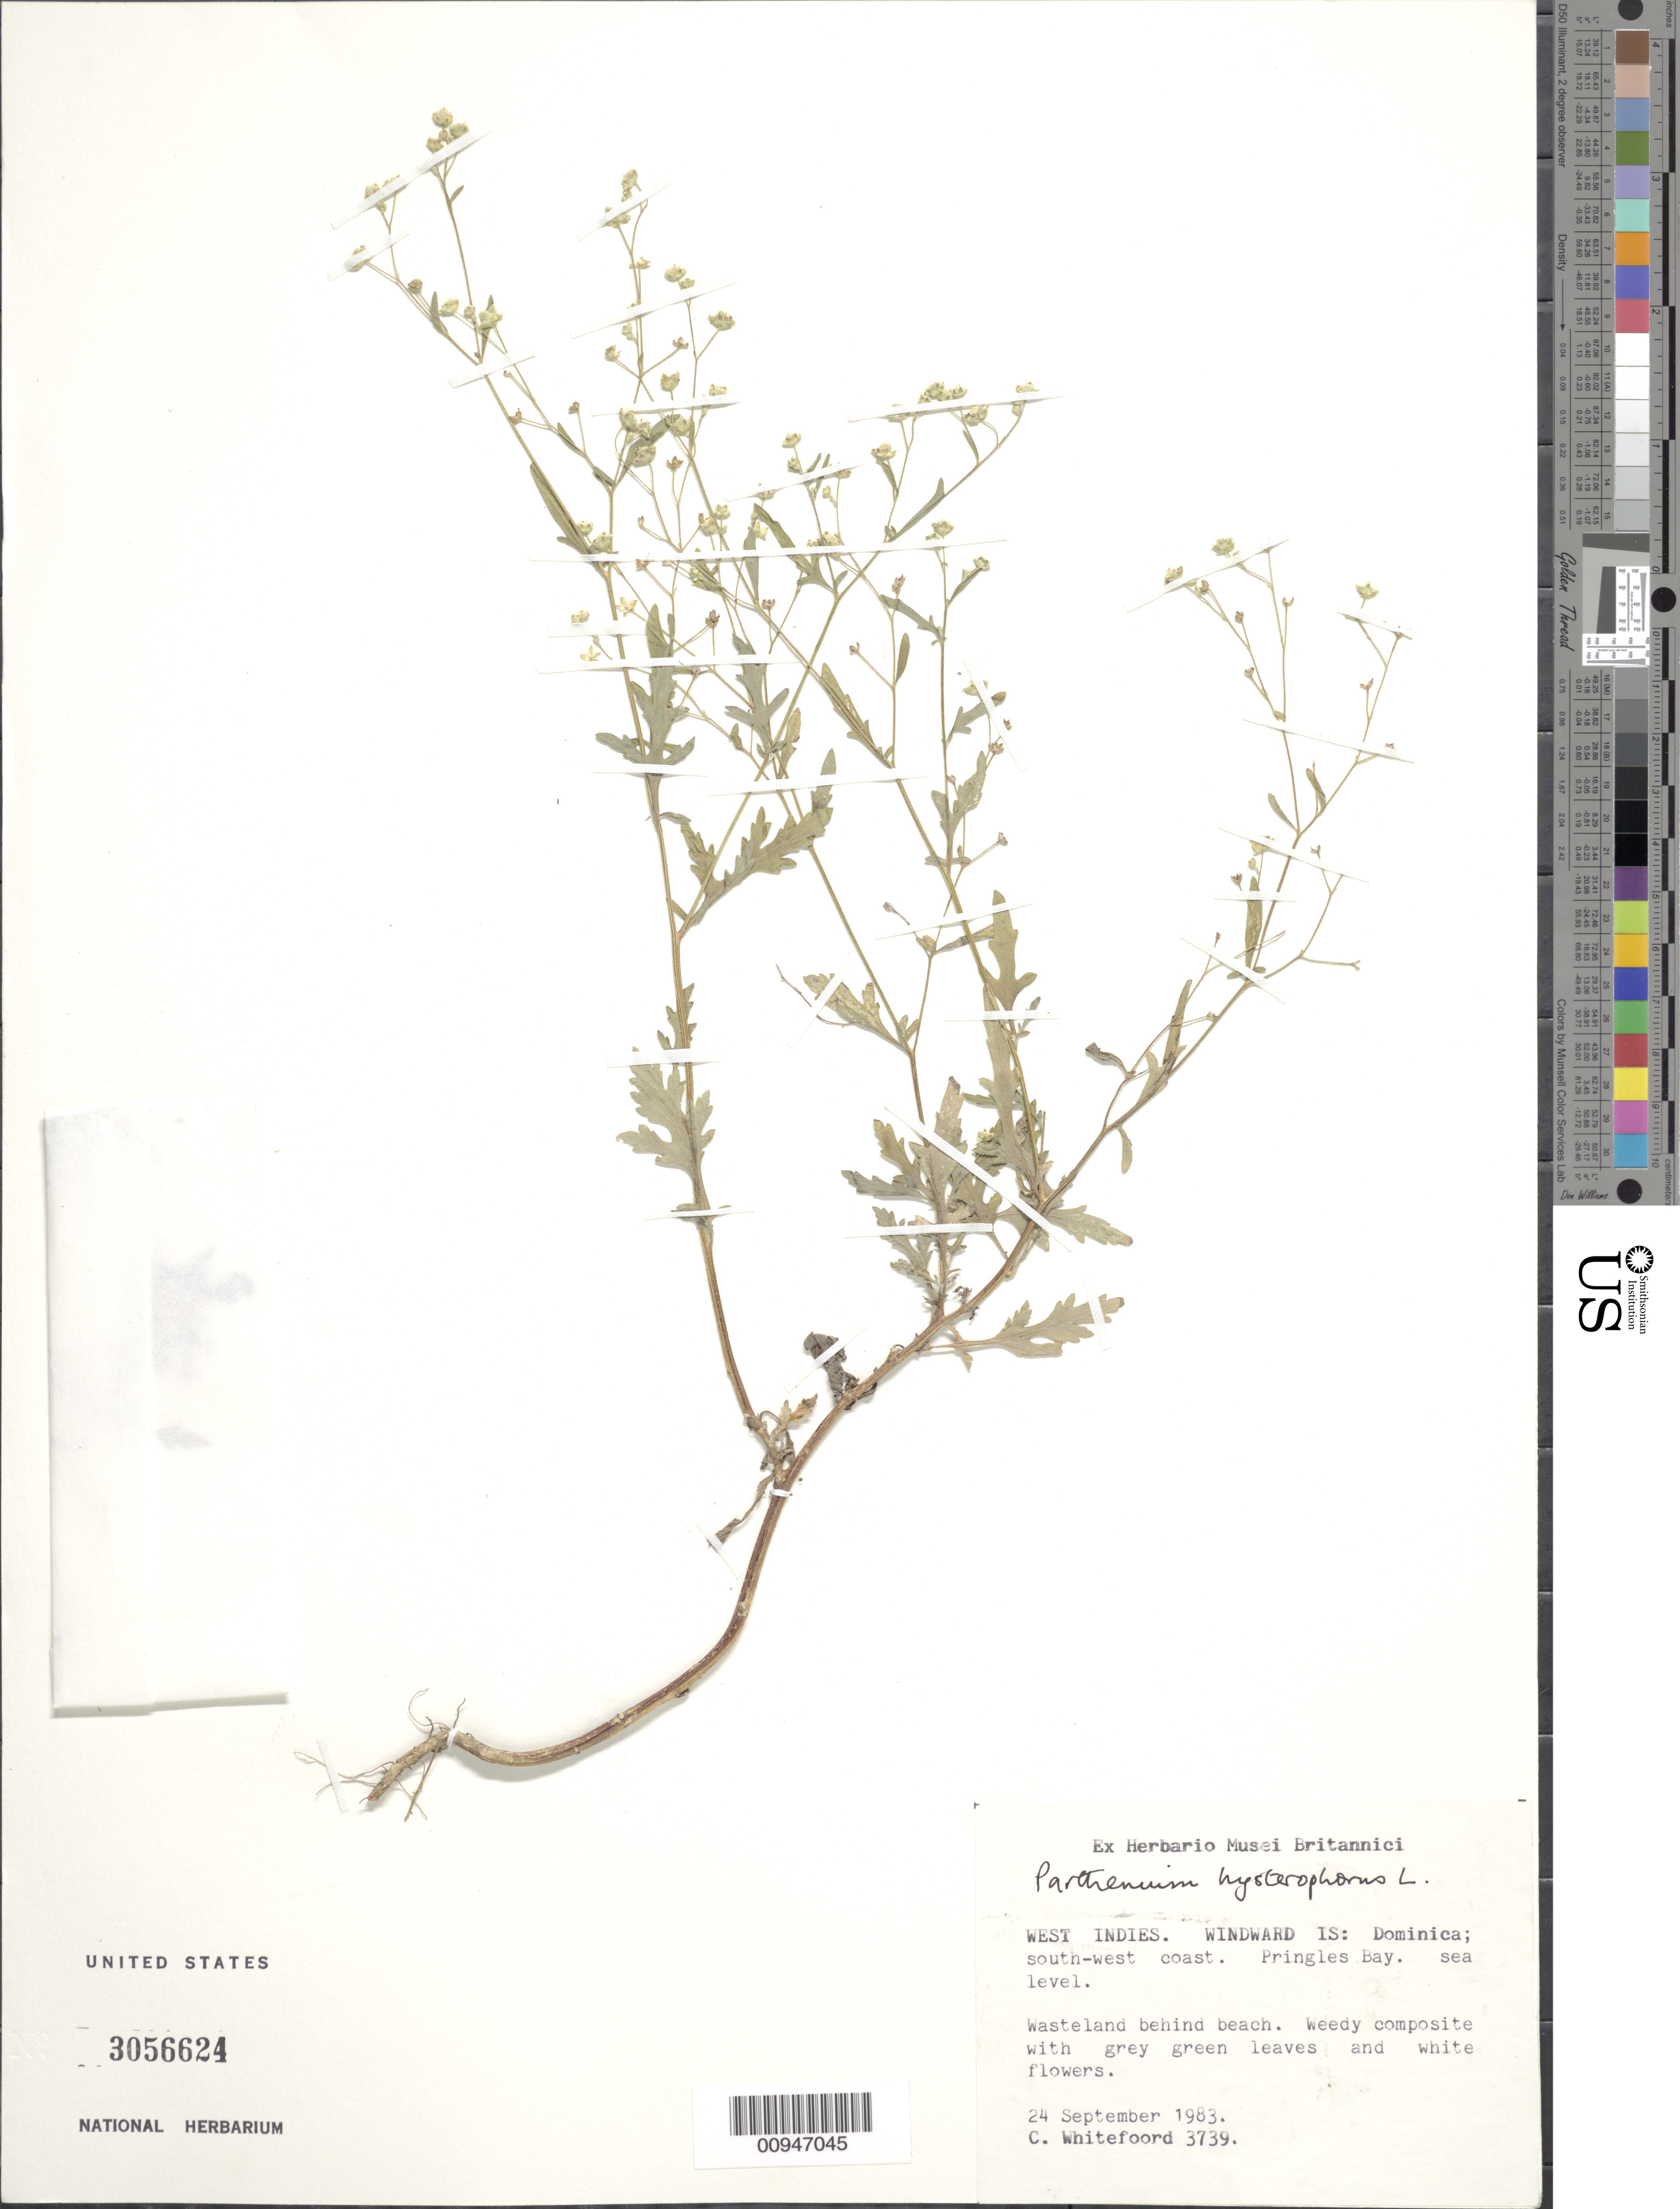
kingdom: Plantae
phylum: Tracheophyta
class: Magnoliopsida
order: Asterales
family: Asteraceae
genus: Parthenium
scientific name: Parthenium hysterophorus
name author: L.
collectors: C. Whitefoord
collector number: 3739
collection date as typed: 24 Sep 1983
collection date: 1983-09-24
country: Dominica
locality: South-west coast, Pringles Bay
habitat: Wasteland behind beach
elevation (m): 0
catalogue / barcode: US 3056624